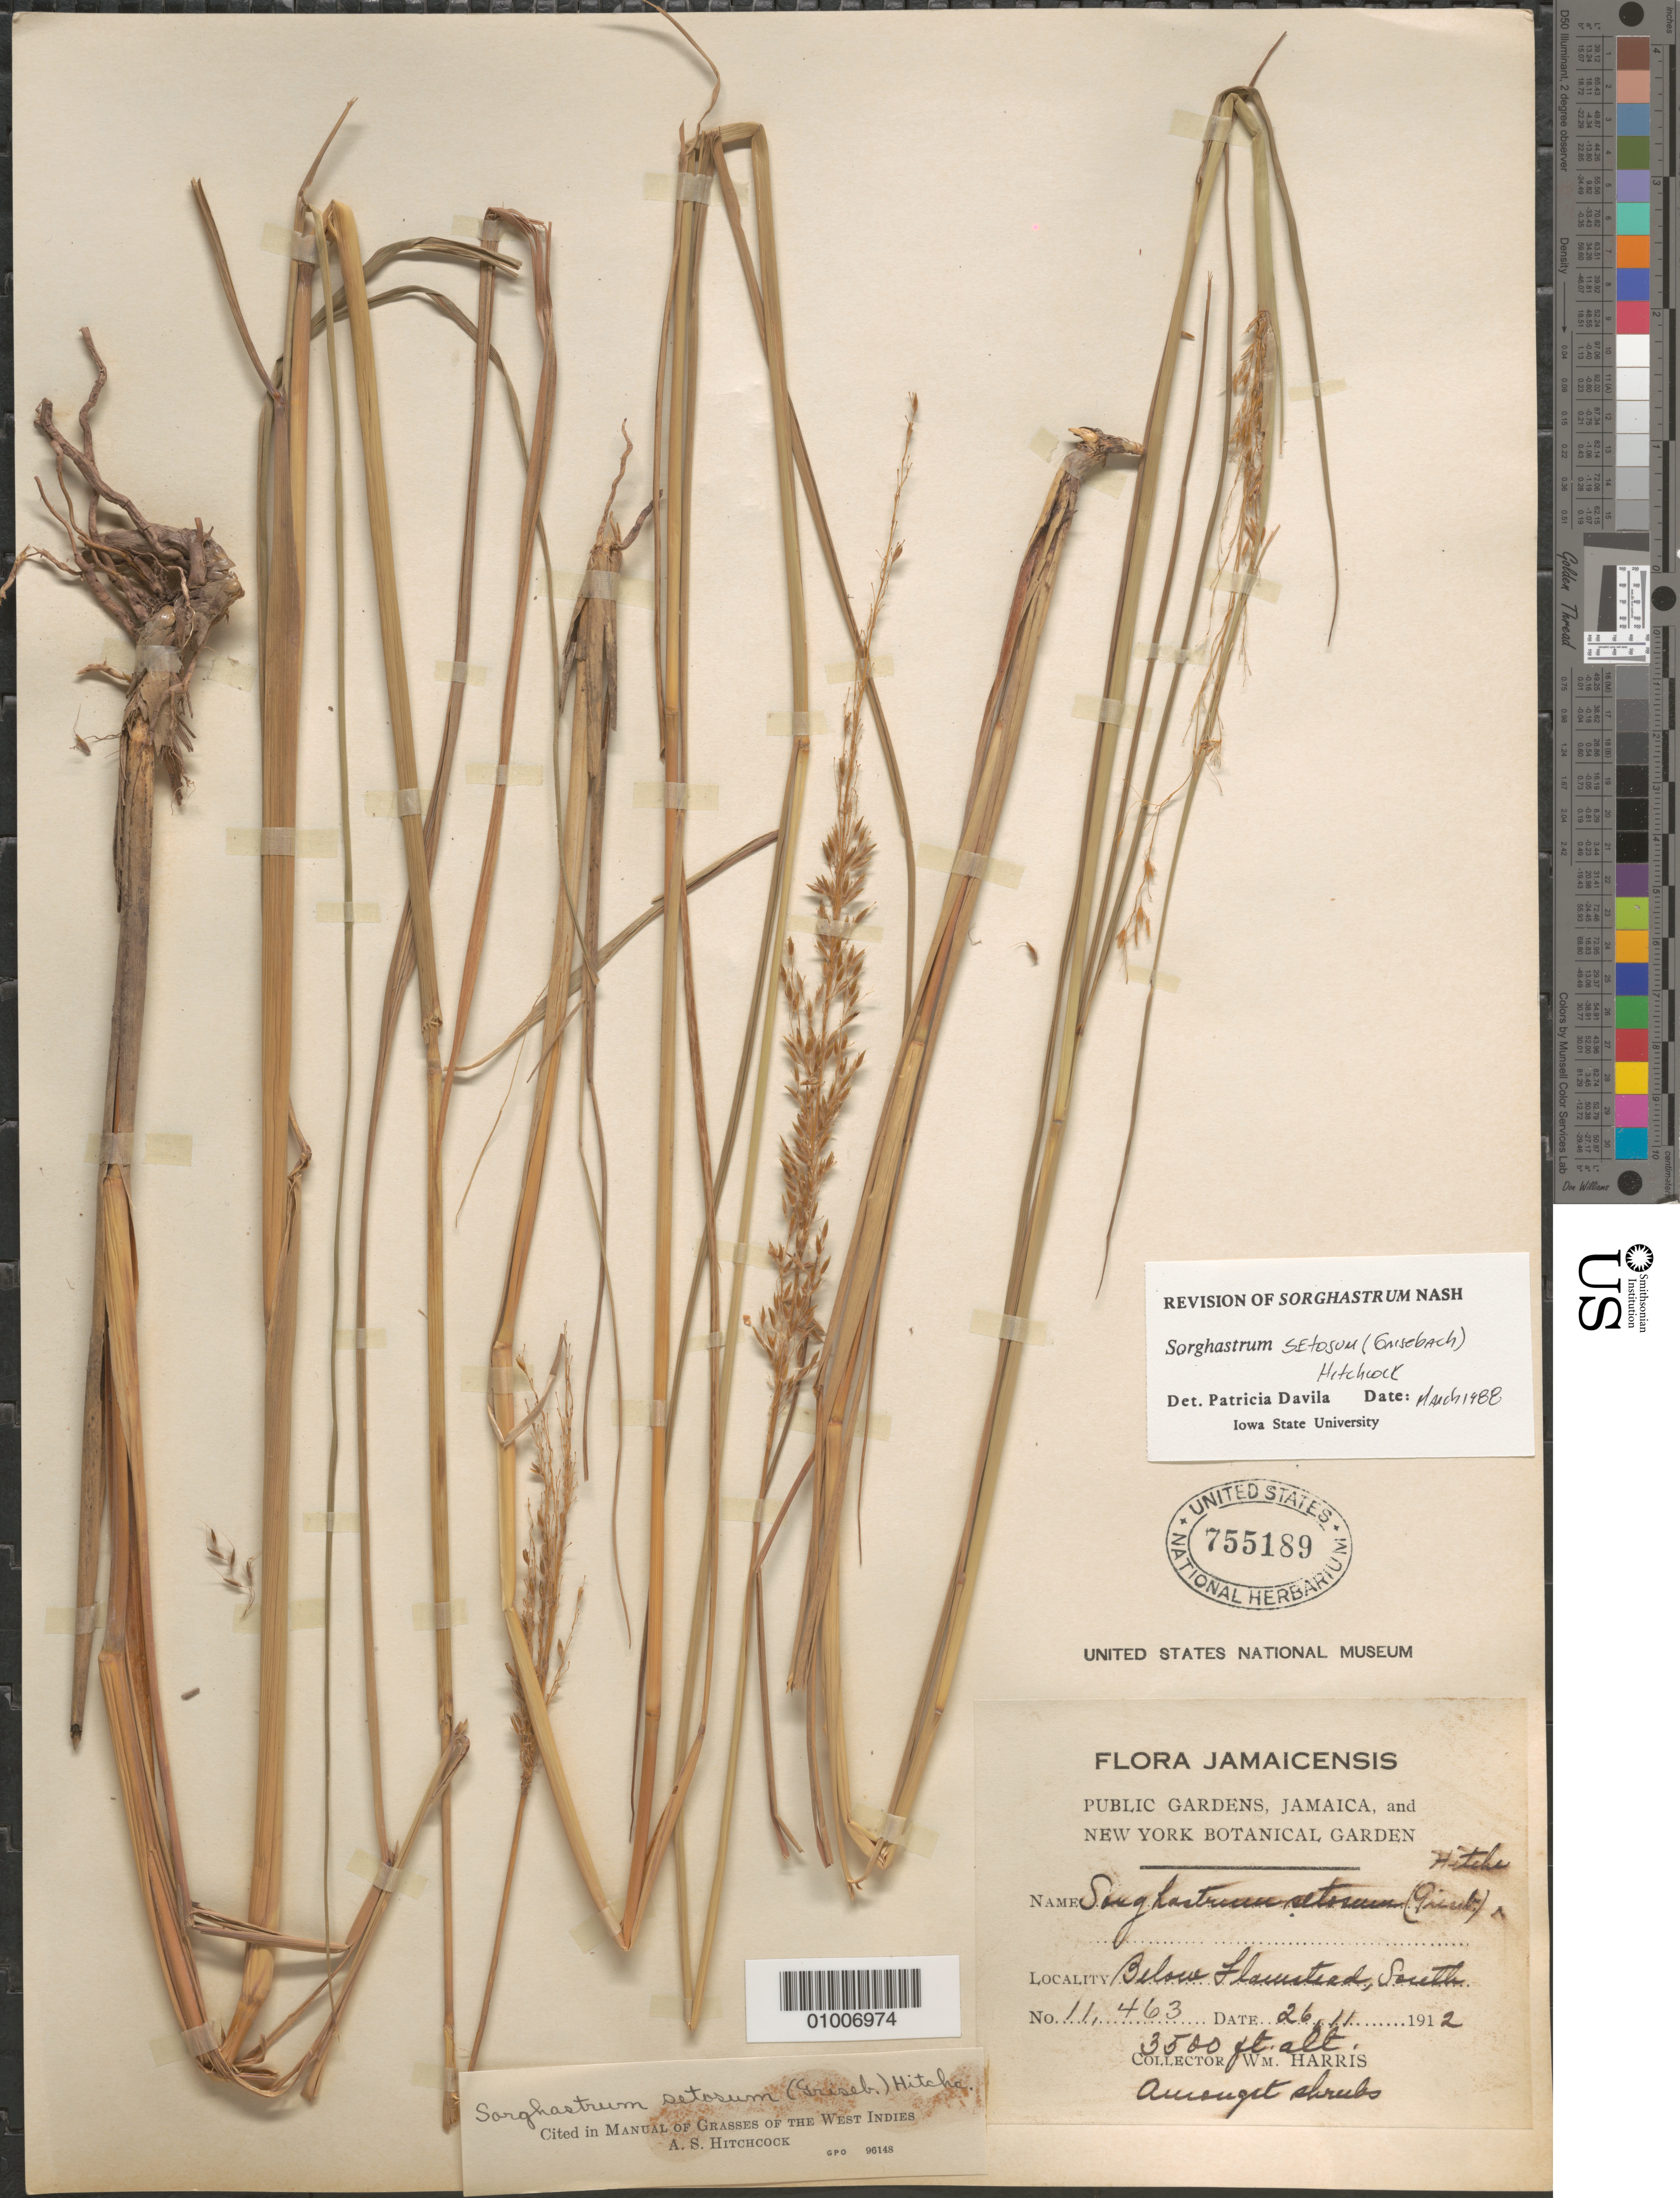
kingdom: Plantae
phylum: Tracheophyta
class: Liliopsida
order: Poales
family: Poaceae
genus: Sorghastrum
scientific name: Sorghastrum setosum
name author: (Griseb.) Hitchc.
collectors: W. Harris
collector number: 11463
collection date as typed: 26 Nov 1912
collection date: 1912-11-26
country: Jamaica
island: Jamaica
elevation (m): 1067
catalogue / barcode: US 755189